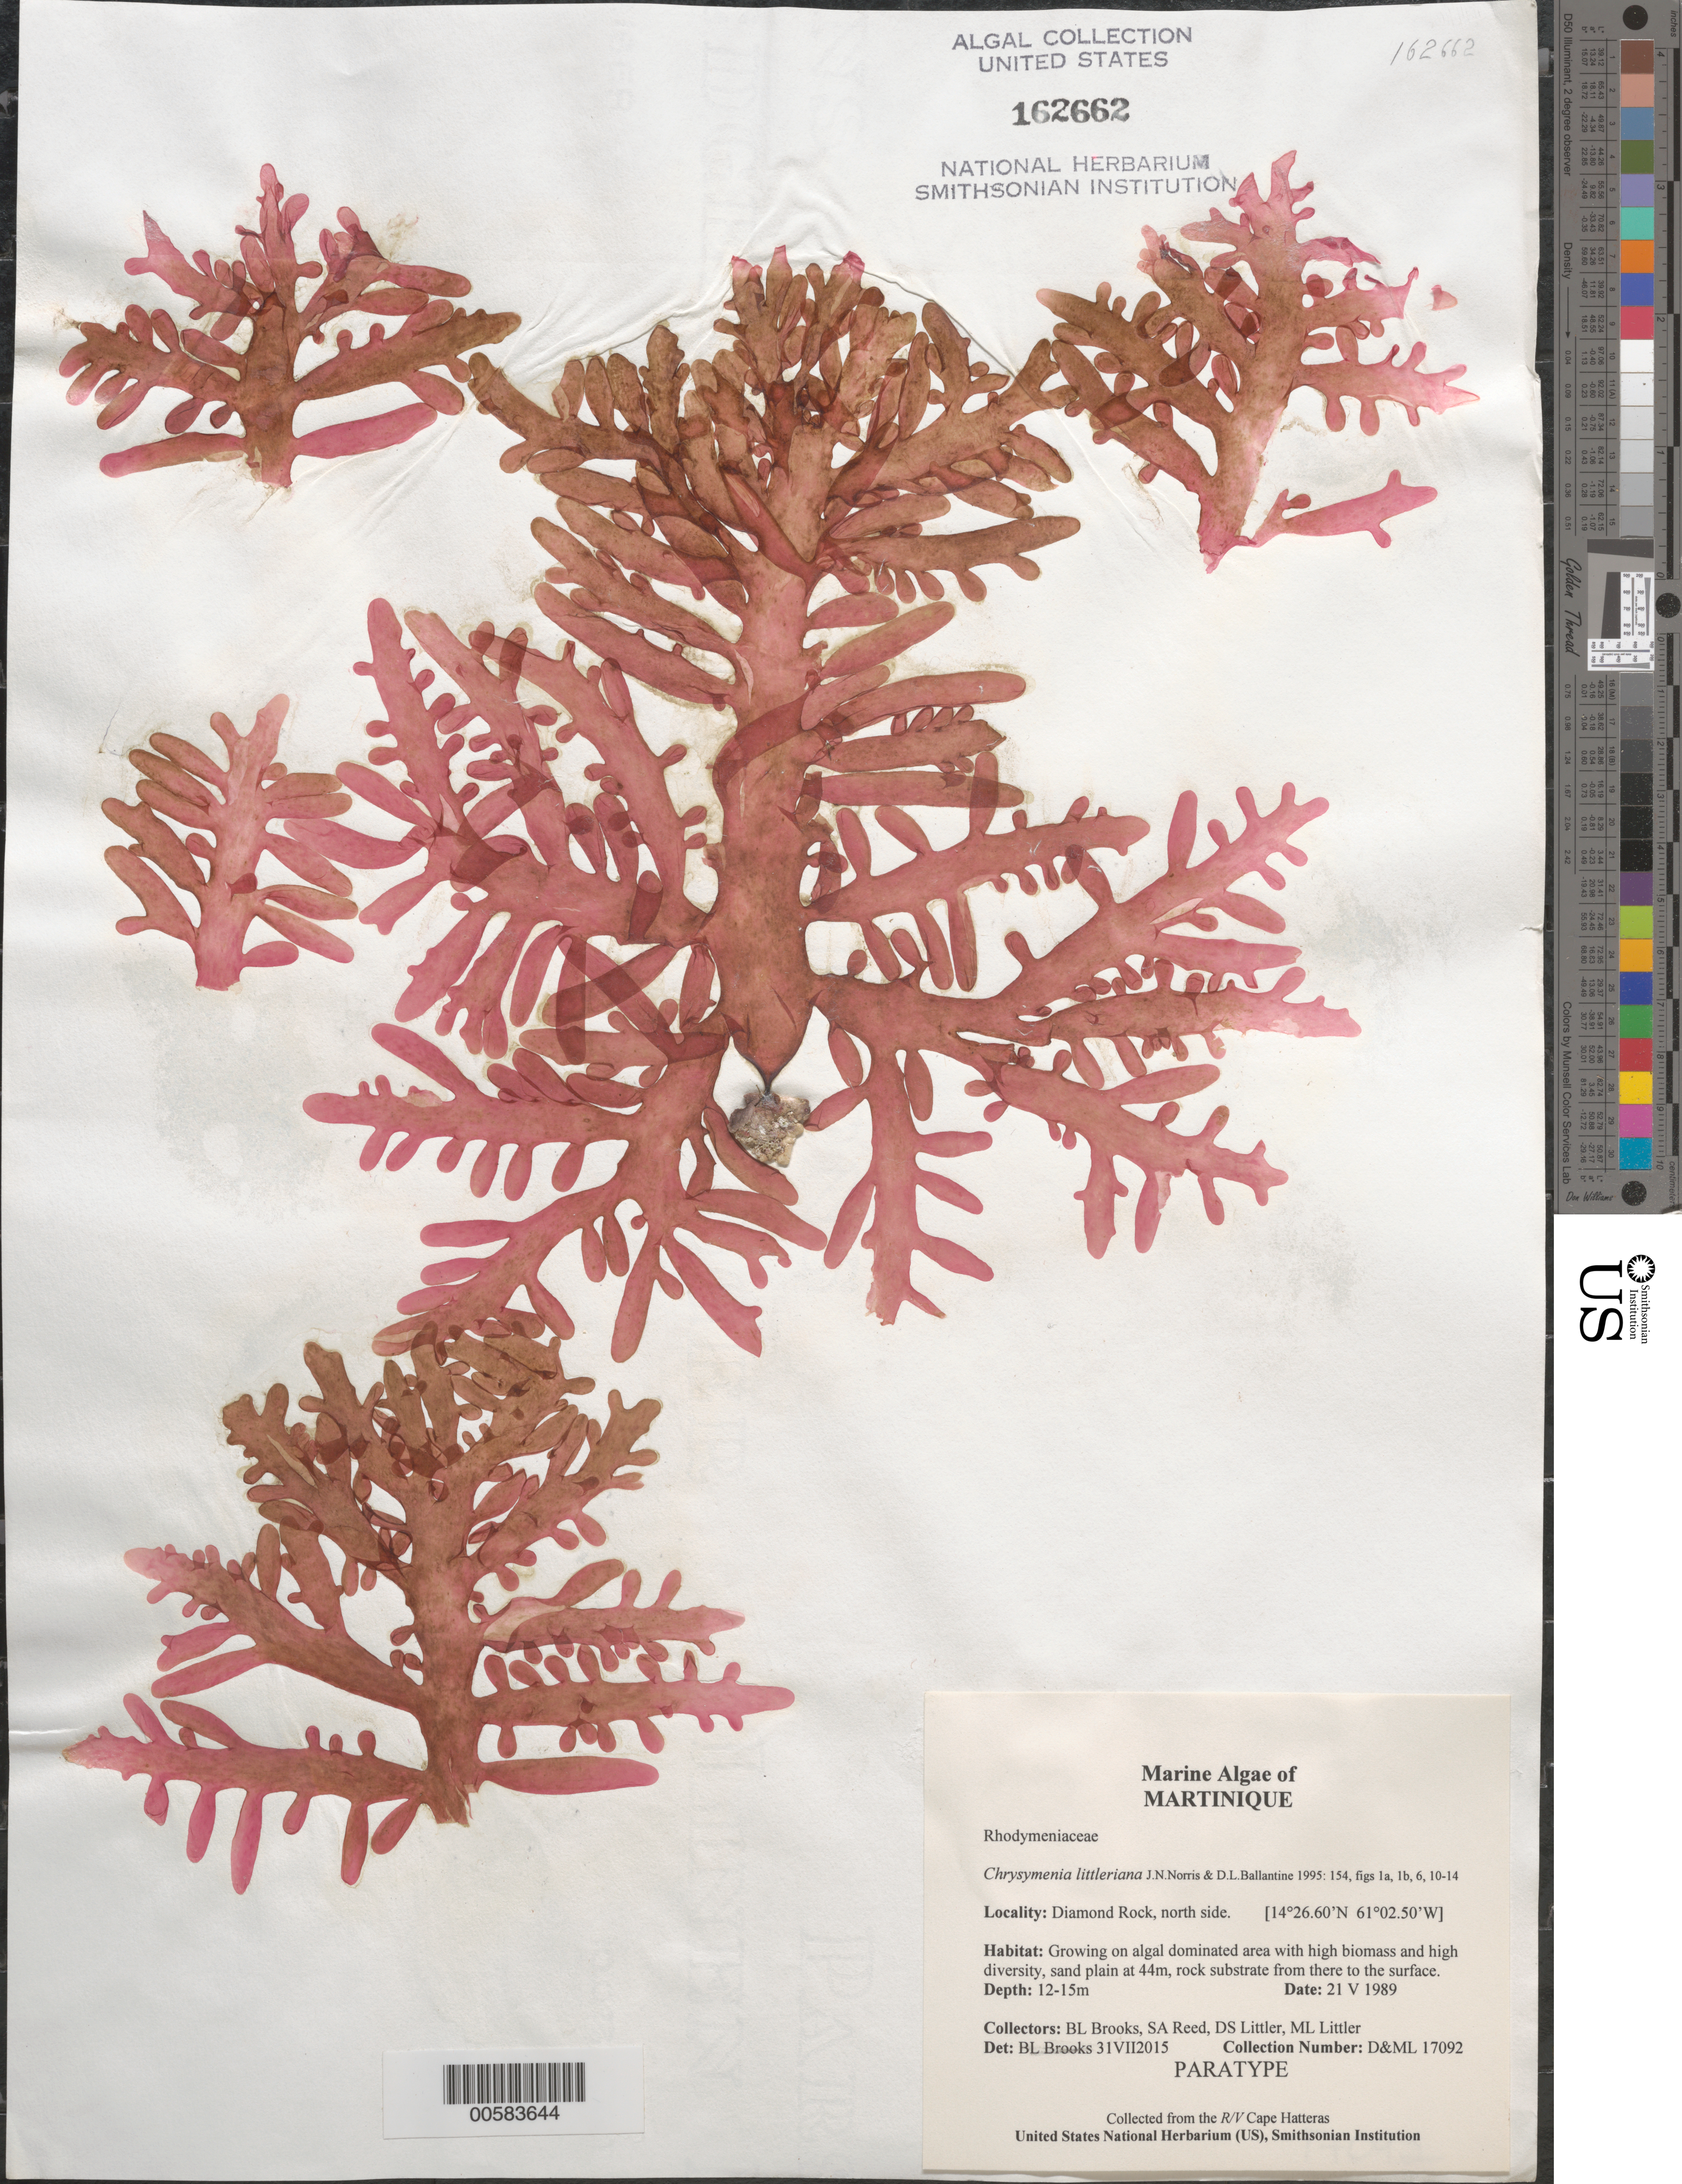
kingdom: Plantae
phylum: Rhodophyta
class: Florideophyceae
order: Rhodymeniales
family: Rhodymeniaceae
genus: Chrysymenia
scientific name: Chrysymenia littleriana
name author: J.N. Norris & D.L. Ballant.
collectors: B. Brooks, S. Reed, D. S. Littler & M. Littler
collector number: D&ML17092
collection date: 1989-05-21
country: Martinique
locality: Diamond Rock, north side.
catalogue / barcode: US 162662